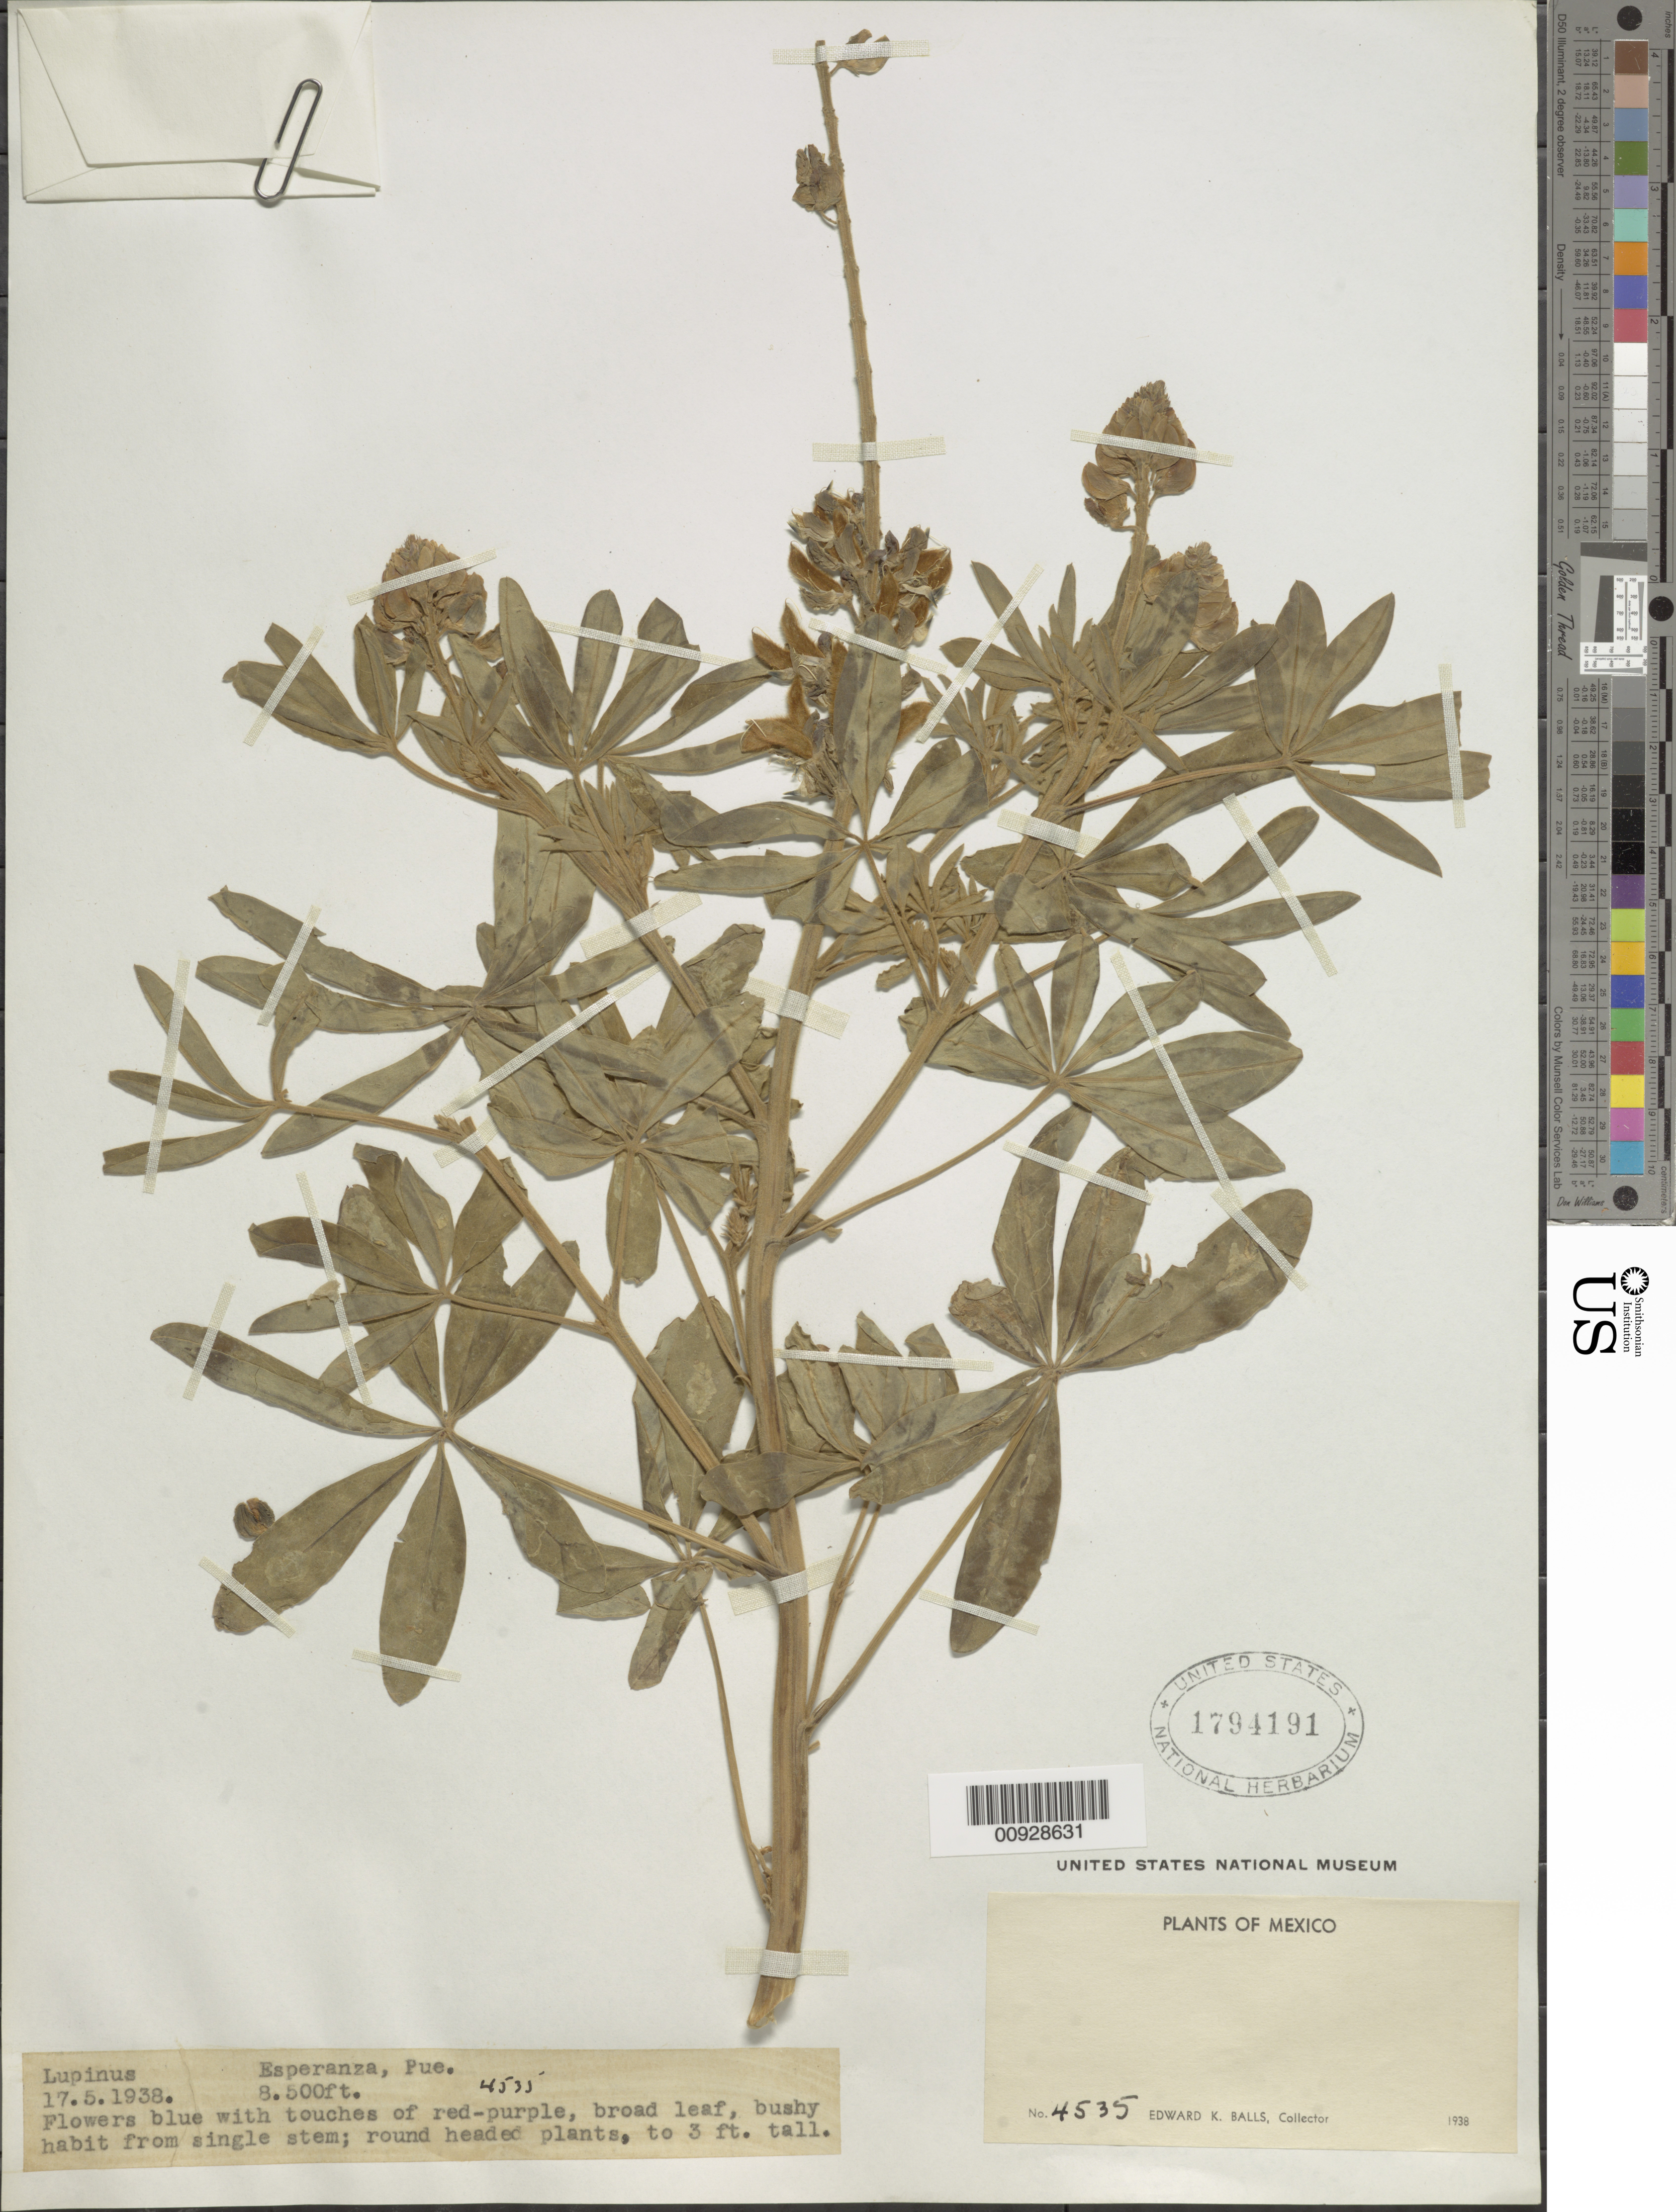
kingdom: Plantae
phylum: Tracheophyta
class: Magnoliopsida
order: Fabales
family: Fabaceae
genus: Lupinus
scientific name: Lupinus sp.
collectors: E. K. Balls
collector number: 4535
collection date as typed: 15 May 1938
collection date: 1938-05-15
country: Mexico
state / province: Puebla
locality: Esperanza.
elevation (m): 2591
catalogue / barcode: US 1794191